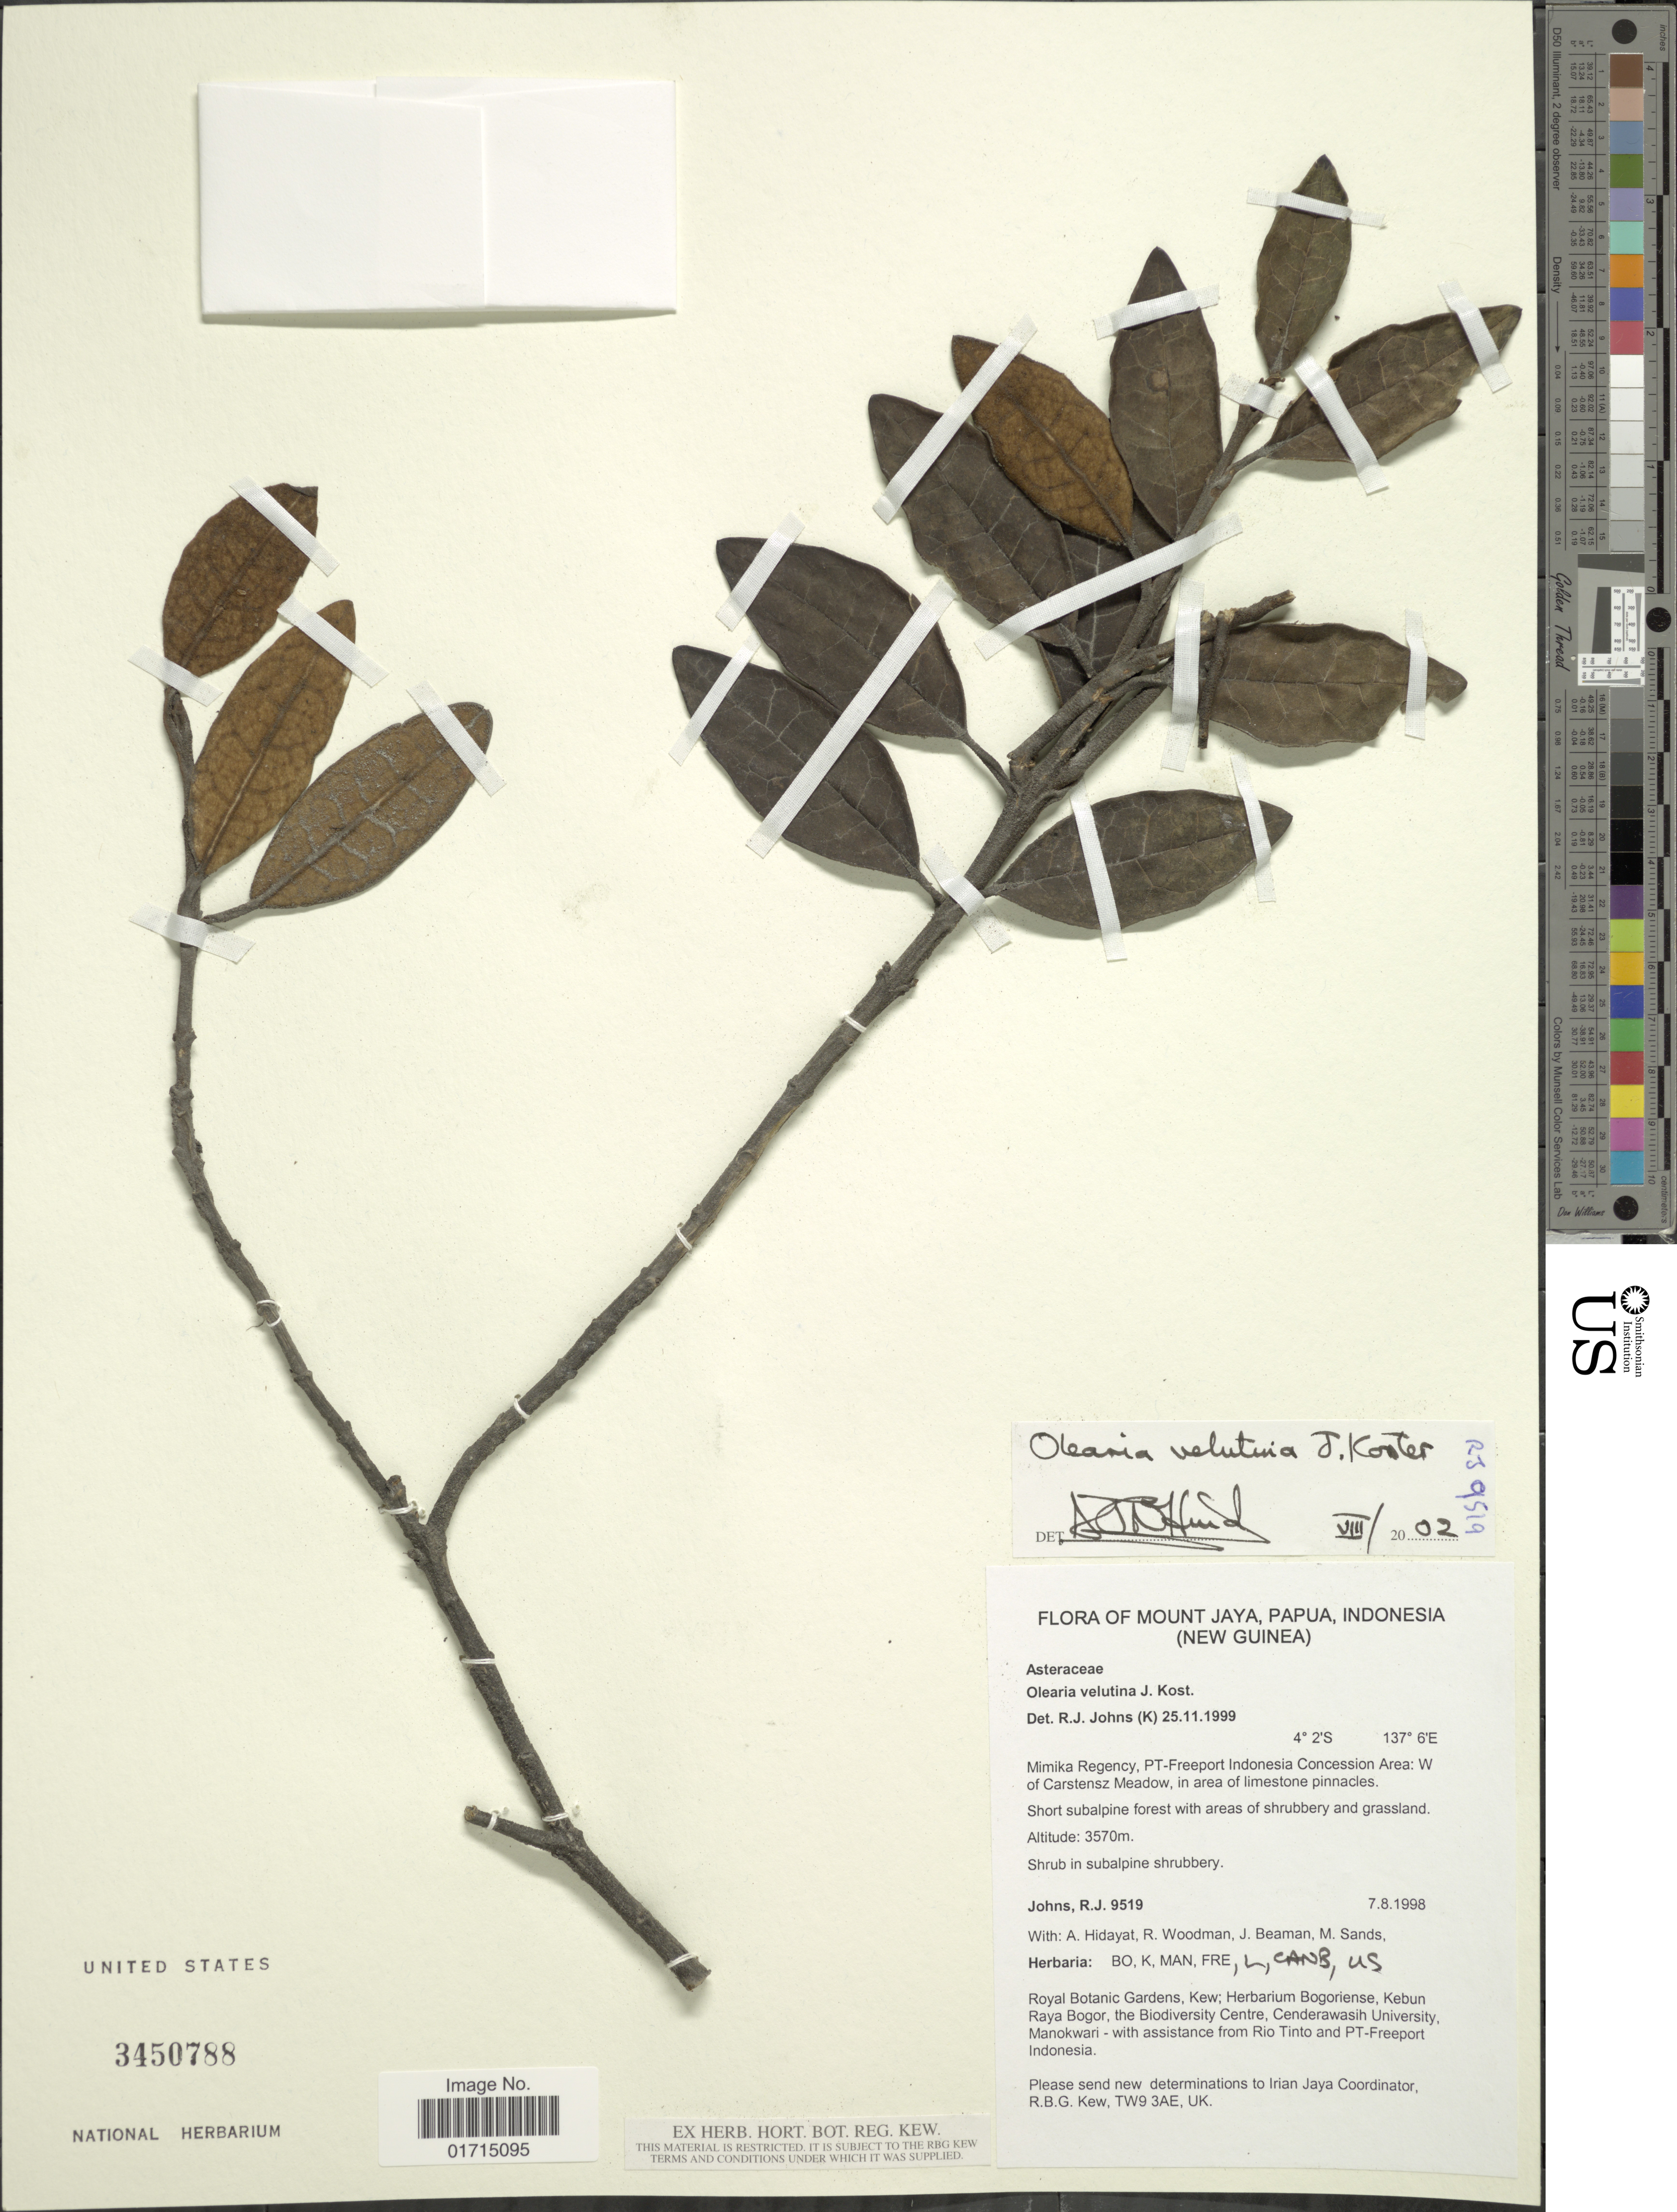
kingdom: Plantae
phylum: Tracheophyta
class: Magnoliopsida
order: Asterales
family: Asteraceae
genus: Olearia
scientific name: Olearia velutina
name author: J. Kost.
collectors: R. Johns, A. Hidayat, R. Woodman & J. H. Beaman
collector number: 9519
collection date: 1998-08-07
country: Indonesia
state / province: Papua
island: New Guinea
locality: Mount Jaya, Papua, Indonesia (New Guinea). Mimika Regency, PT-Freeport Indonesia Concession Area: W of Carstensz Meadow, in area of limestone pinnacles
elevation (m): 3570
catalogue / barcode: US 3450788